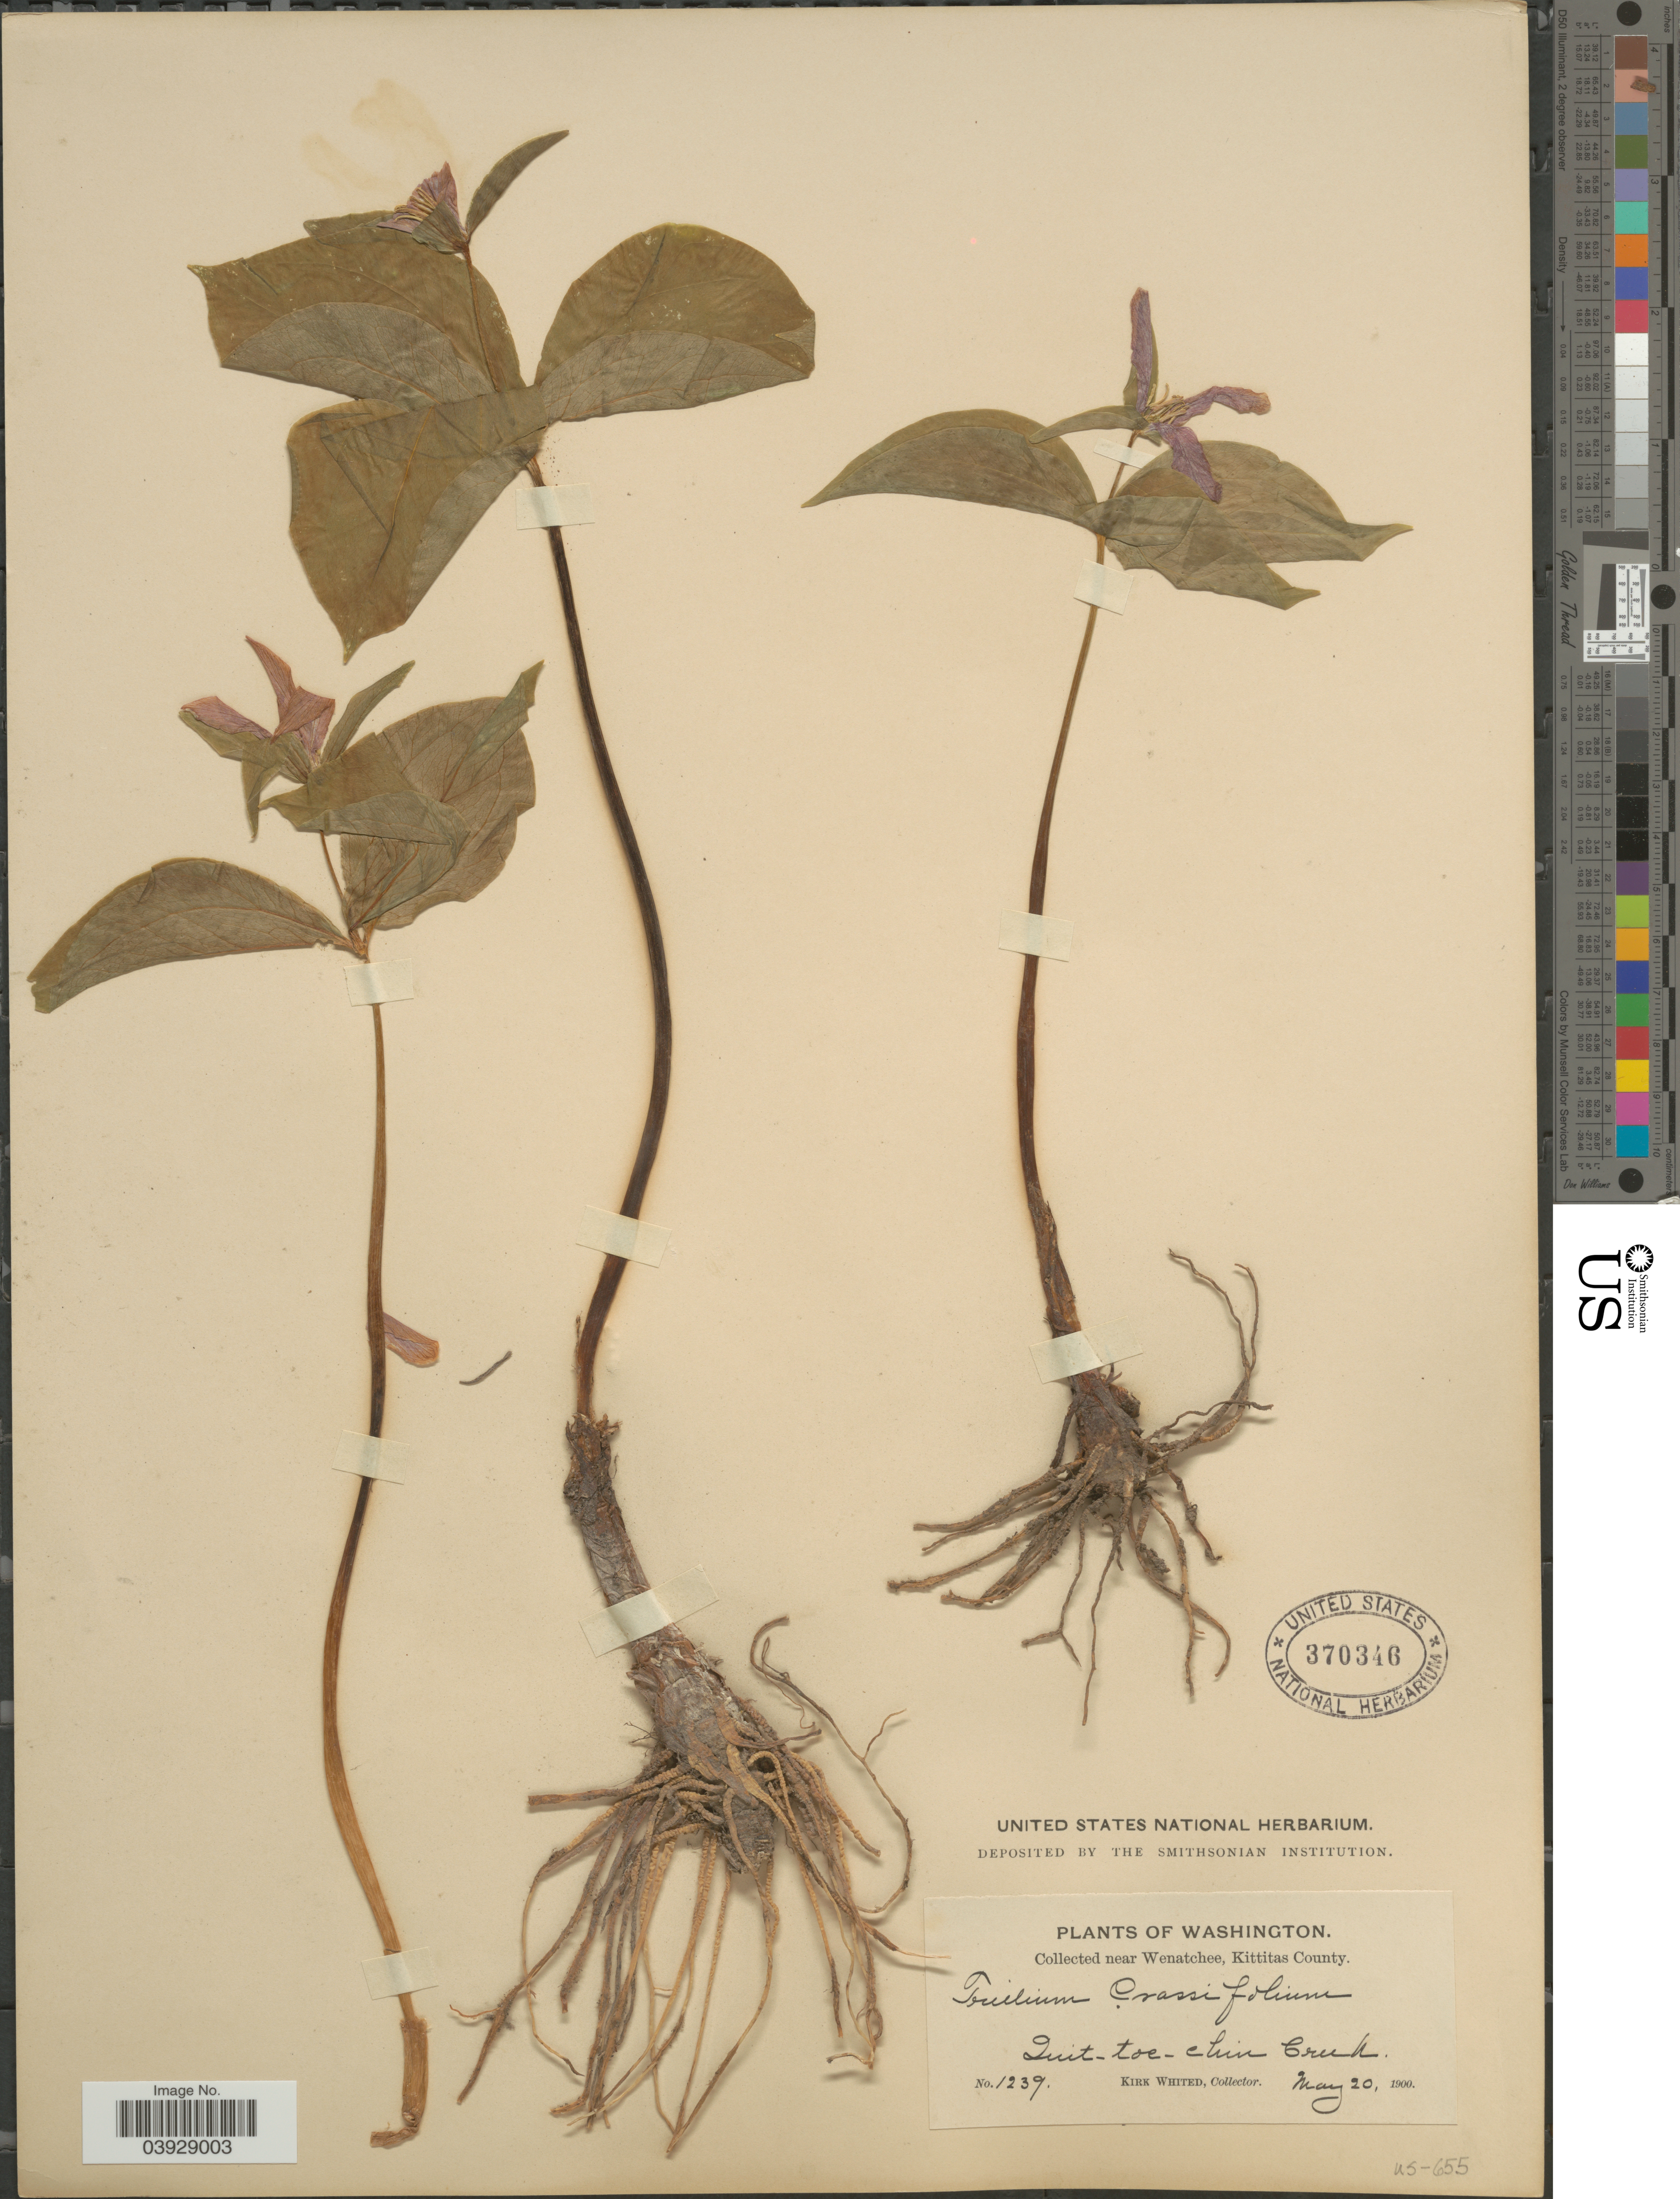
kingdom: Plantae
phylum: Tracheophyta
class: Liliopsida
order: Liliales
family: Melanthiaceae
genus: Trillium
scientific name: Trillium crassifolium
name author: Piper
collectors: K. Whited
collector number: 1239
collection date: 1900-05-20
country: United States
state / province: Washington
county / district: Kittitas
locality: Near Wenatchee, Kittitas County. Quit-toe-chin Creek.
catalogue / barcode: US 370346